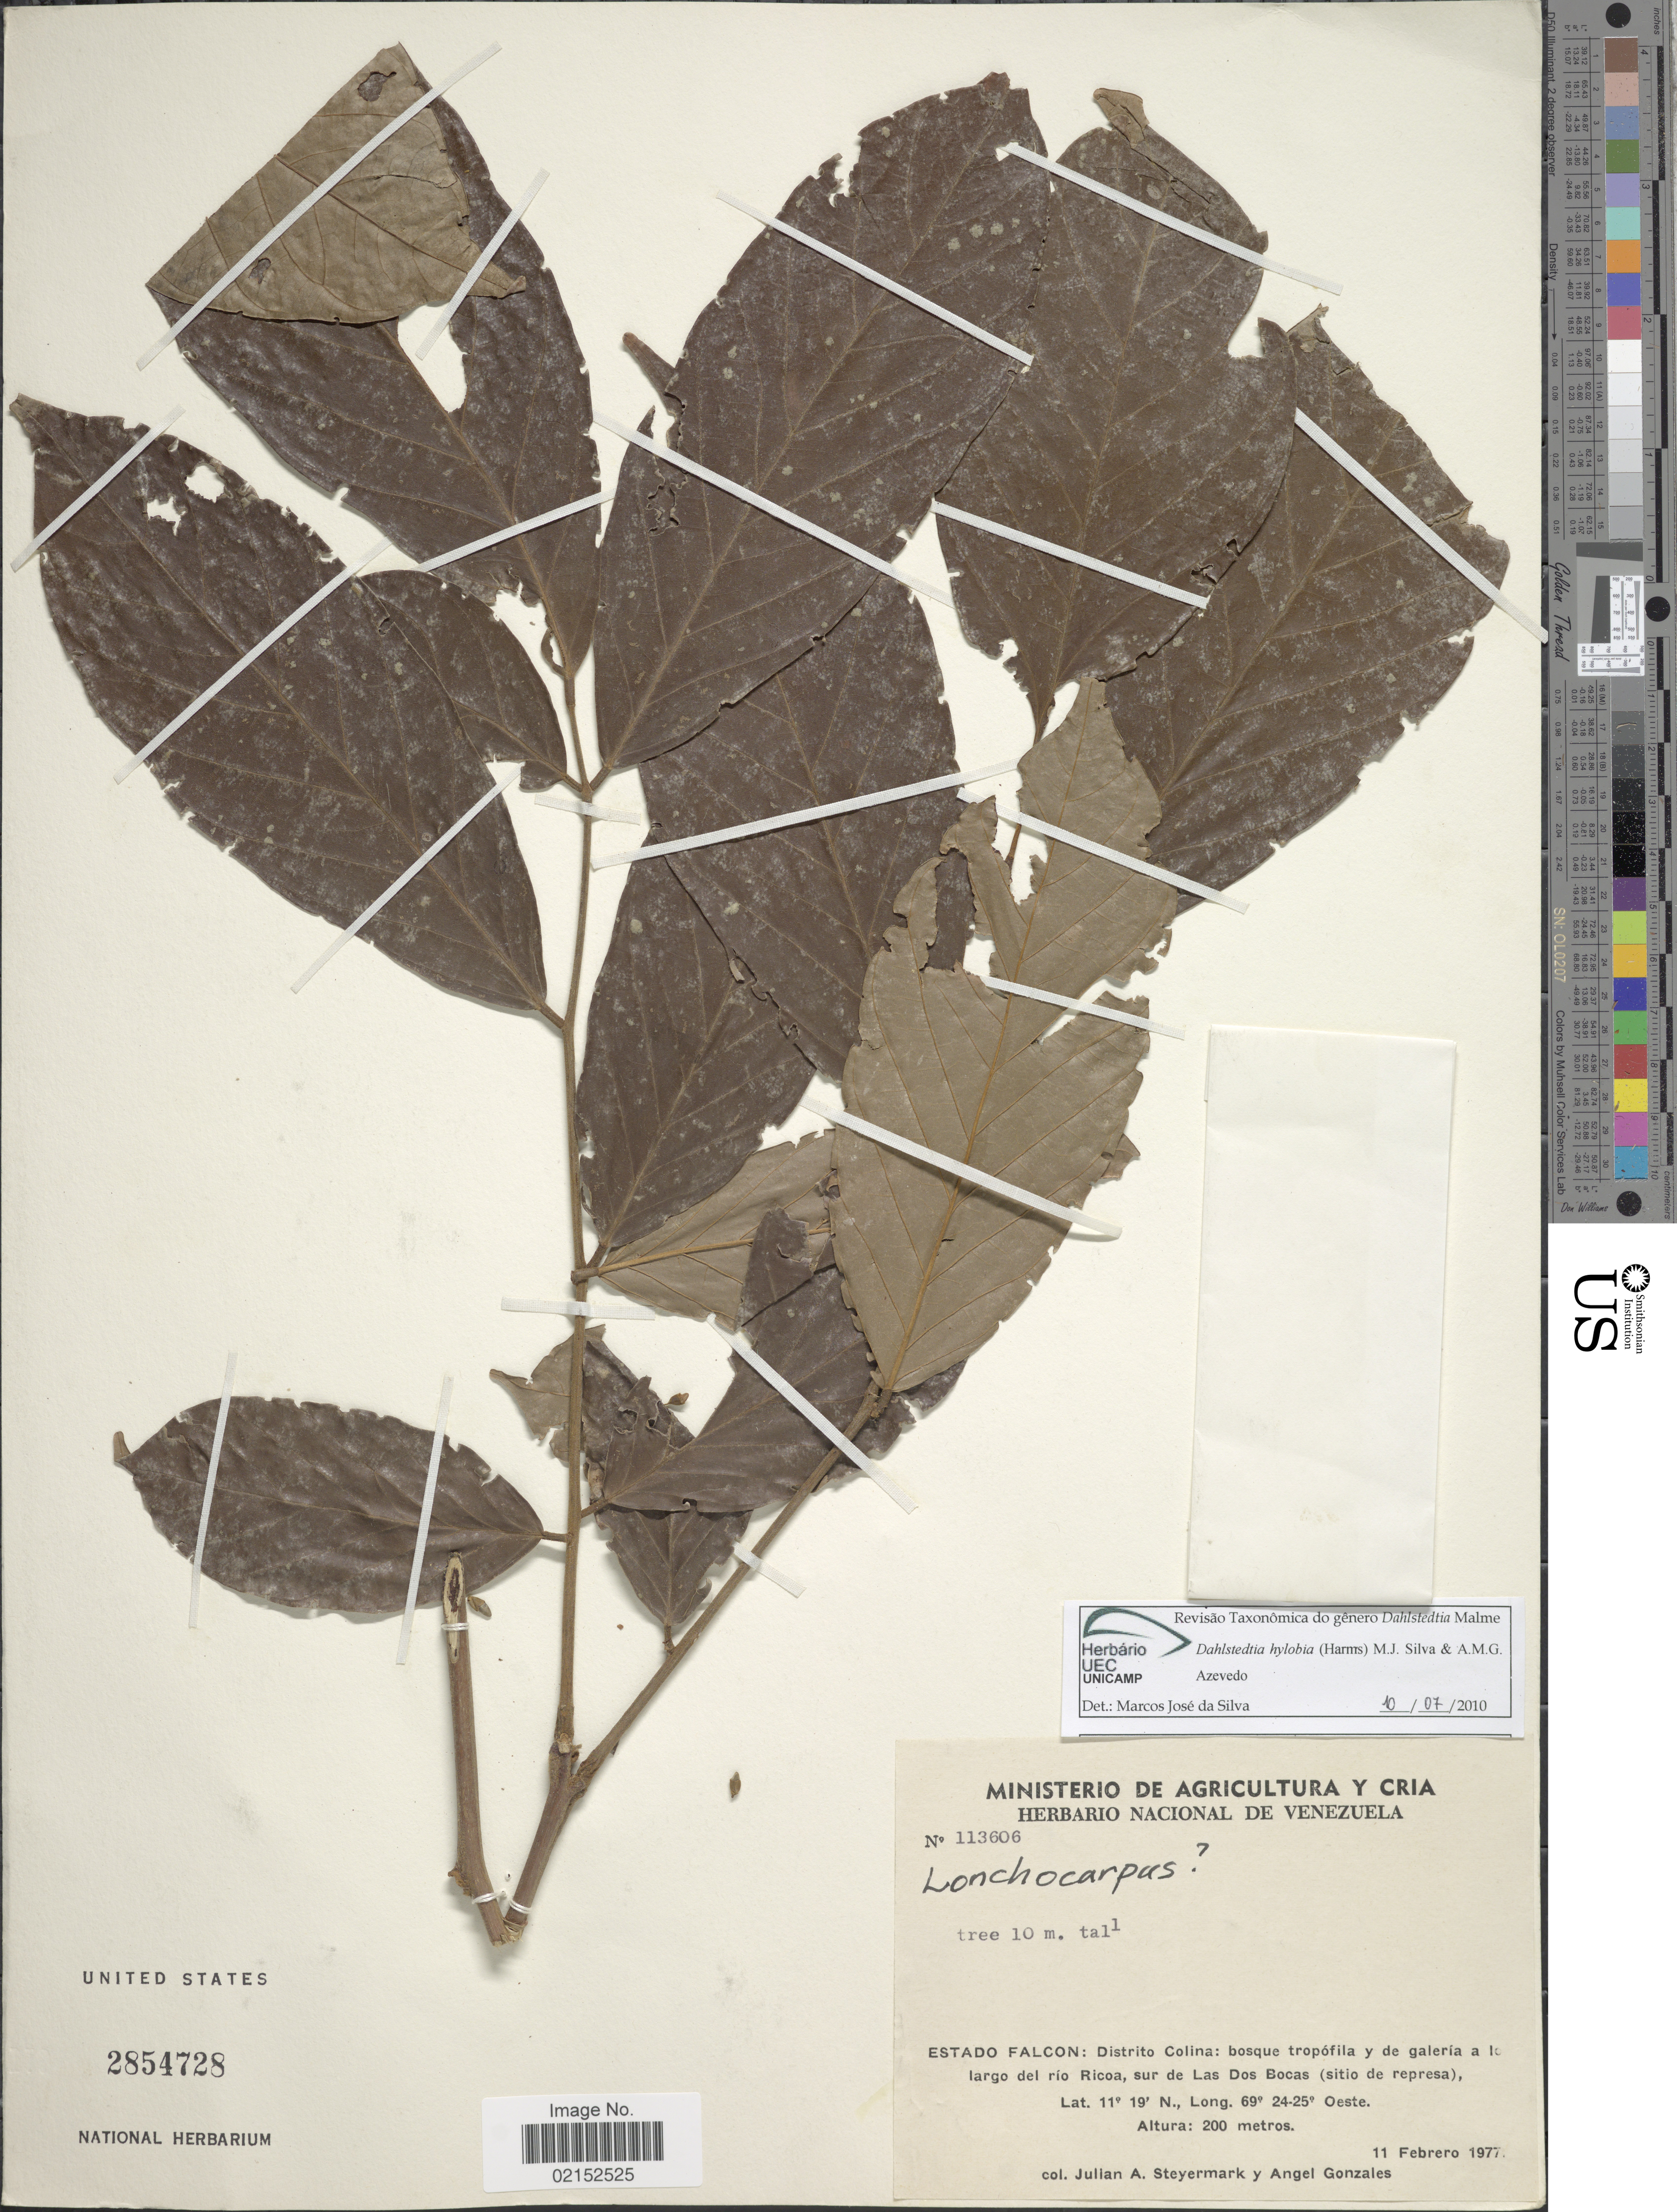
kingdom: Plantae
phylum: Tracheophyta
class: Magnoliopsida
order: Fabales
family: Fabaceae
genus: Dahlstedtia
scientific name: Dahlstedtia hyolobia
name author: (Harms) M.J. Silva & A.M.G. Azevedo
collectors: J. Steyermark & A. Gonzáles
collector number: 113606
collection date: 1977-02-11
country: Venezuela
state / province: Falcón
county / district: Colina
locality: Distrito Colina: bosque tropofila y de galeria a lo largo del rio Ricoa, sur de Las Dos Bocas (sitio de represa)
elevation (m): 200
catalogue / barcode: US 2854728